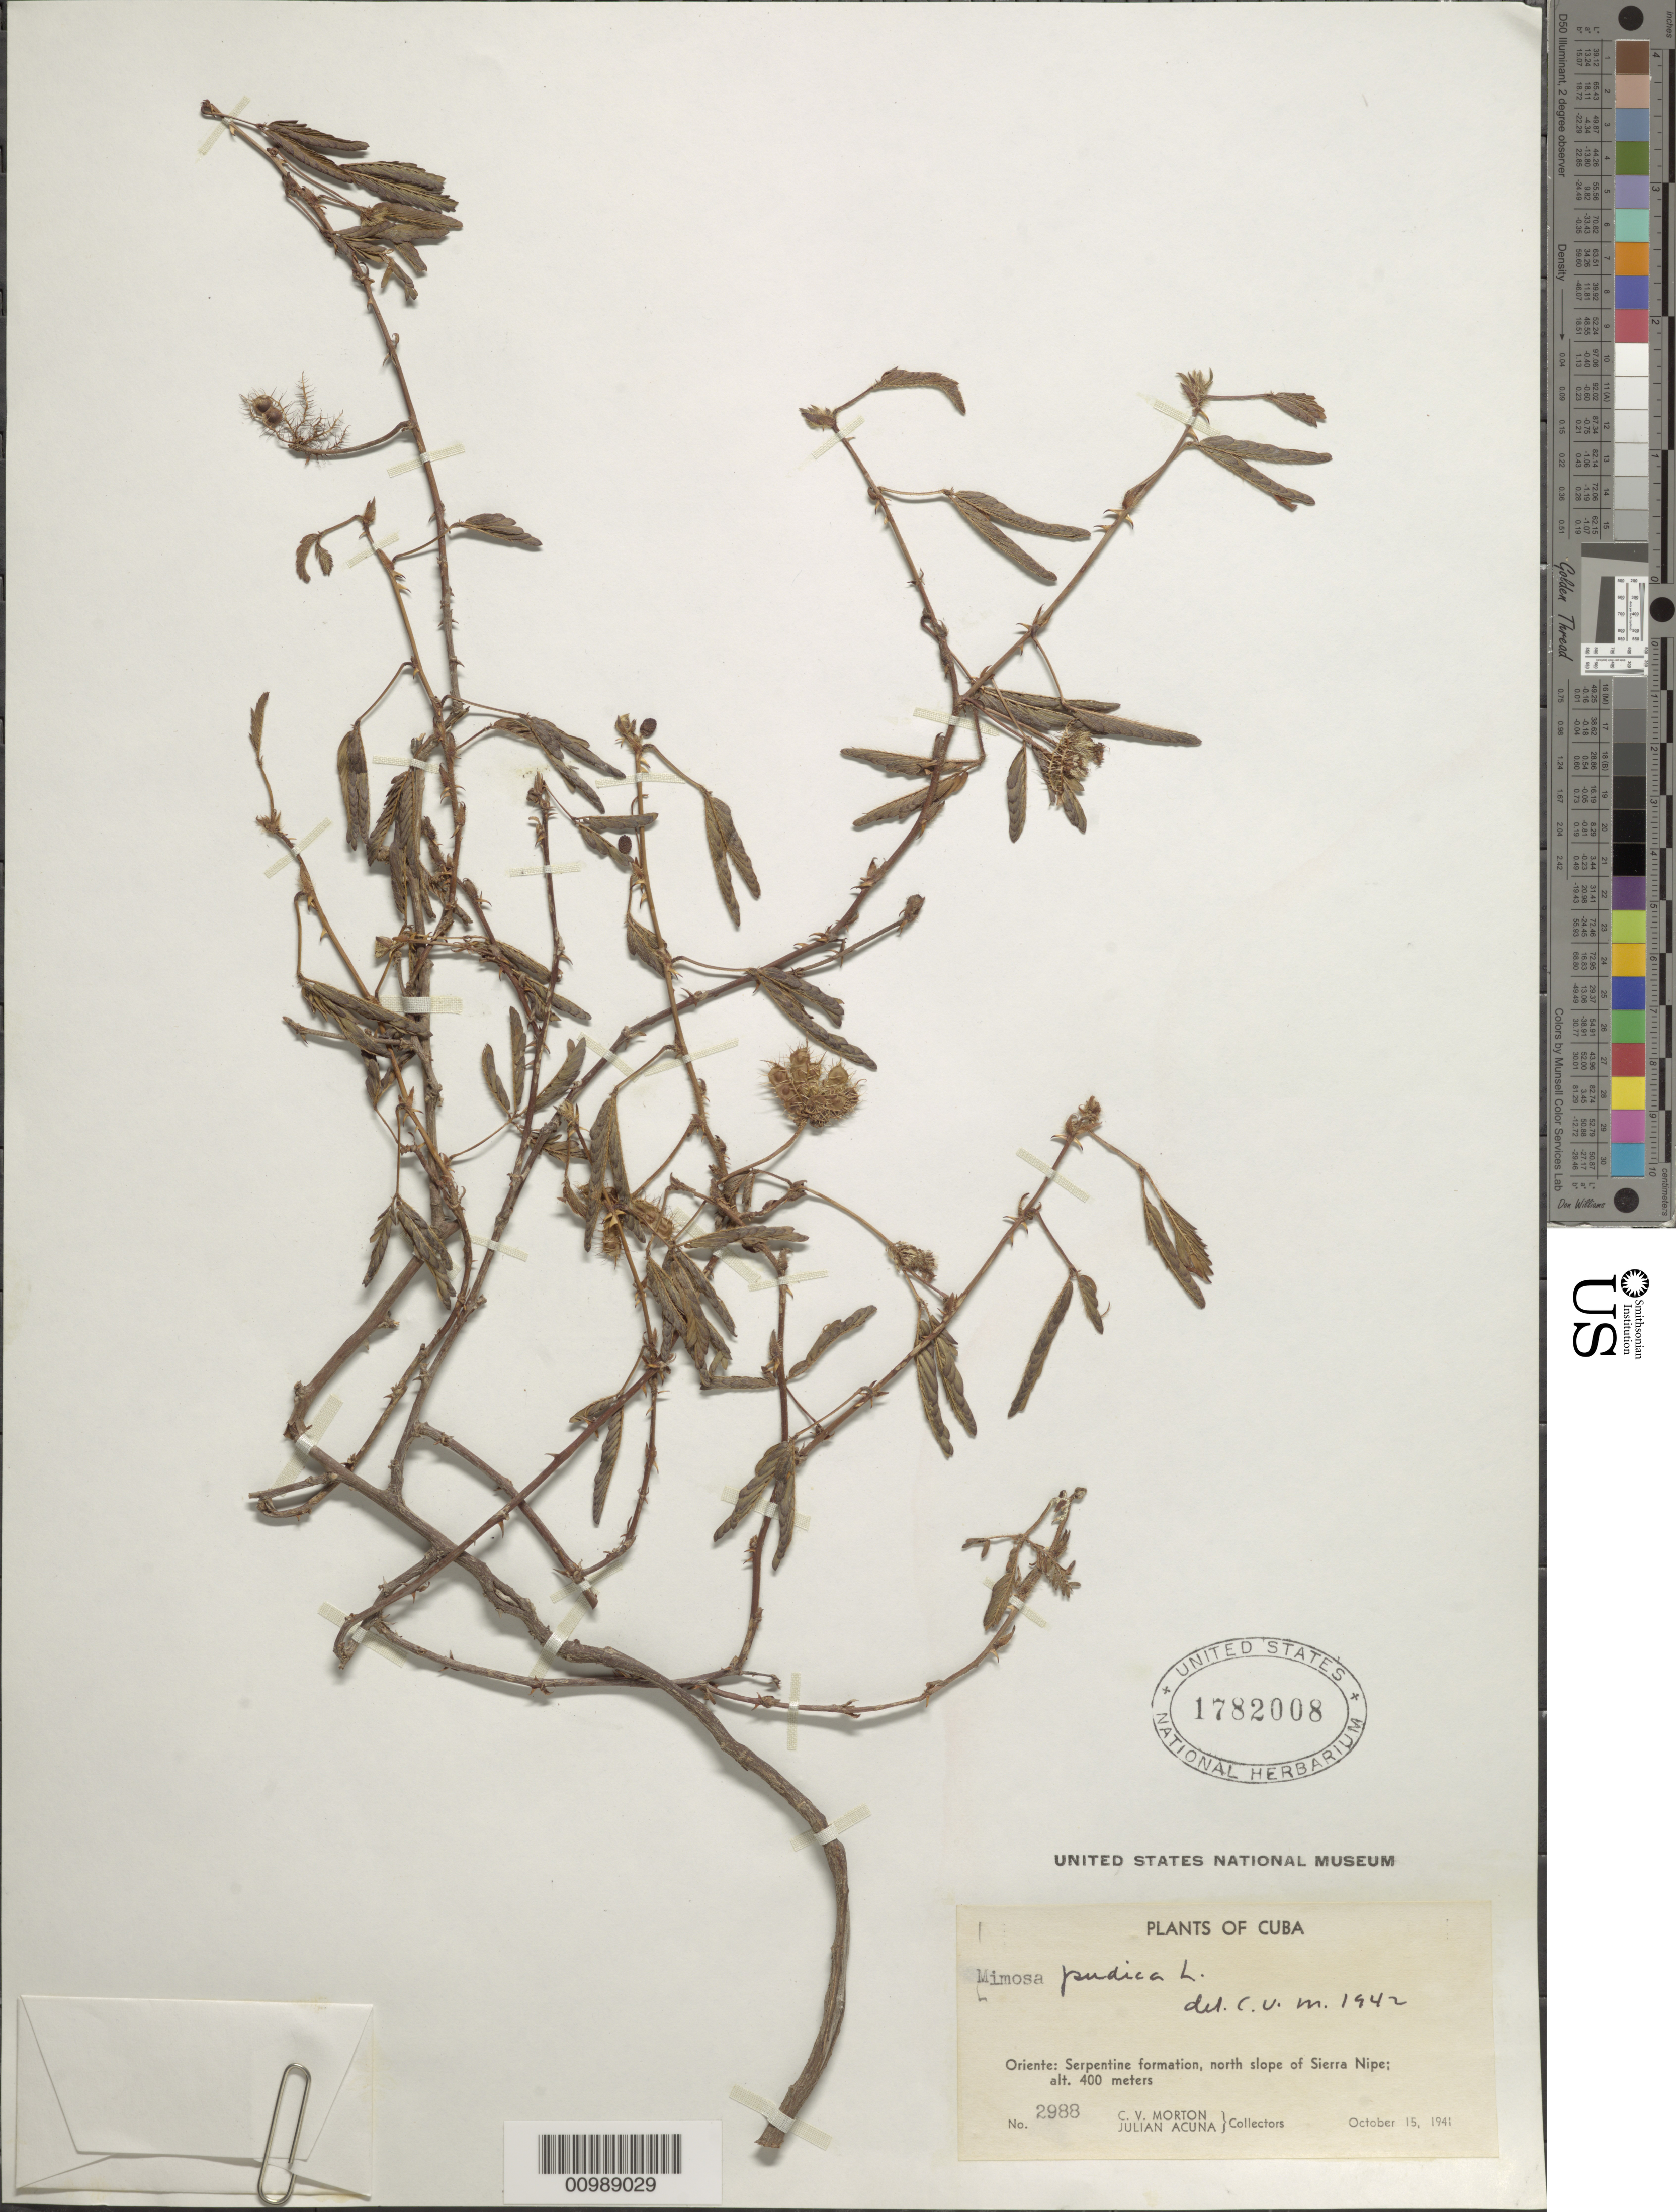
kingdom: Plantae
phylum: Tracheophyta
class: Magnoliopsida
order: Fabales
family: Fabaceae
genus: Mimosa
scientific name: Mimosa pudica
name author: L.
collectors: C. V. Morton & J. Acuña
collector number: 2988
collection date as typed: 15 Oct 1941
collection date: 1941-10-15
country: Cuba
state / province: Holguín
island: Cuba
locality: N slope of Sierra Nipe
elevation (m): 400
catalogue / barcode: US 1782008